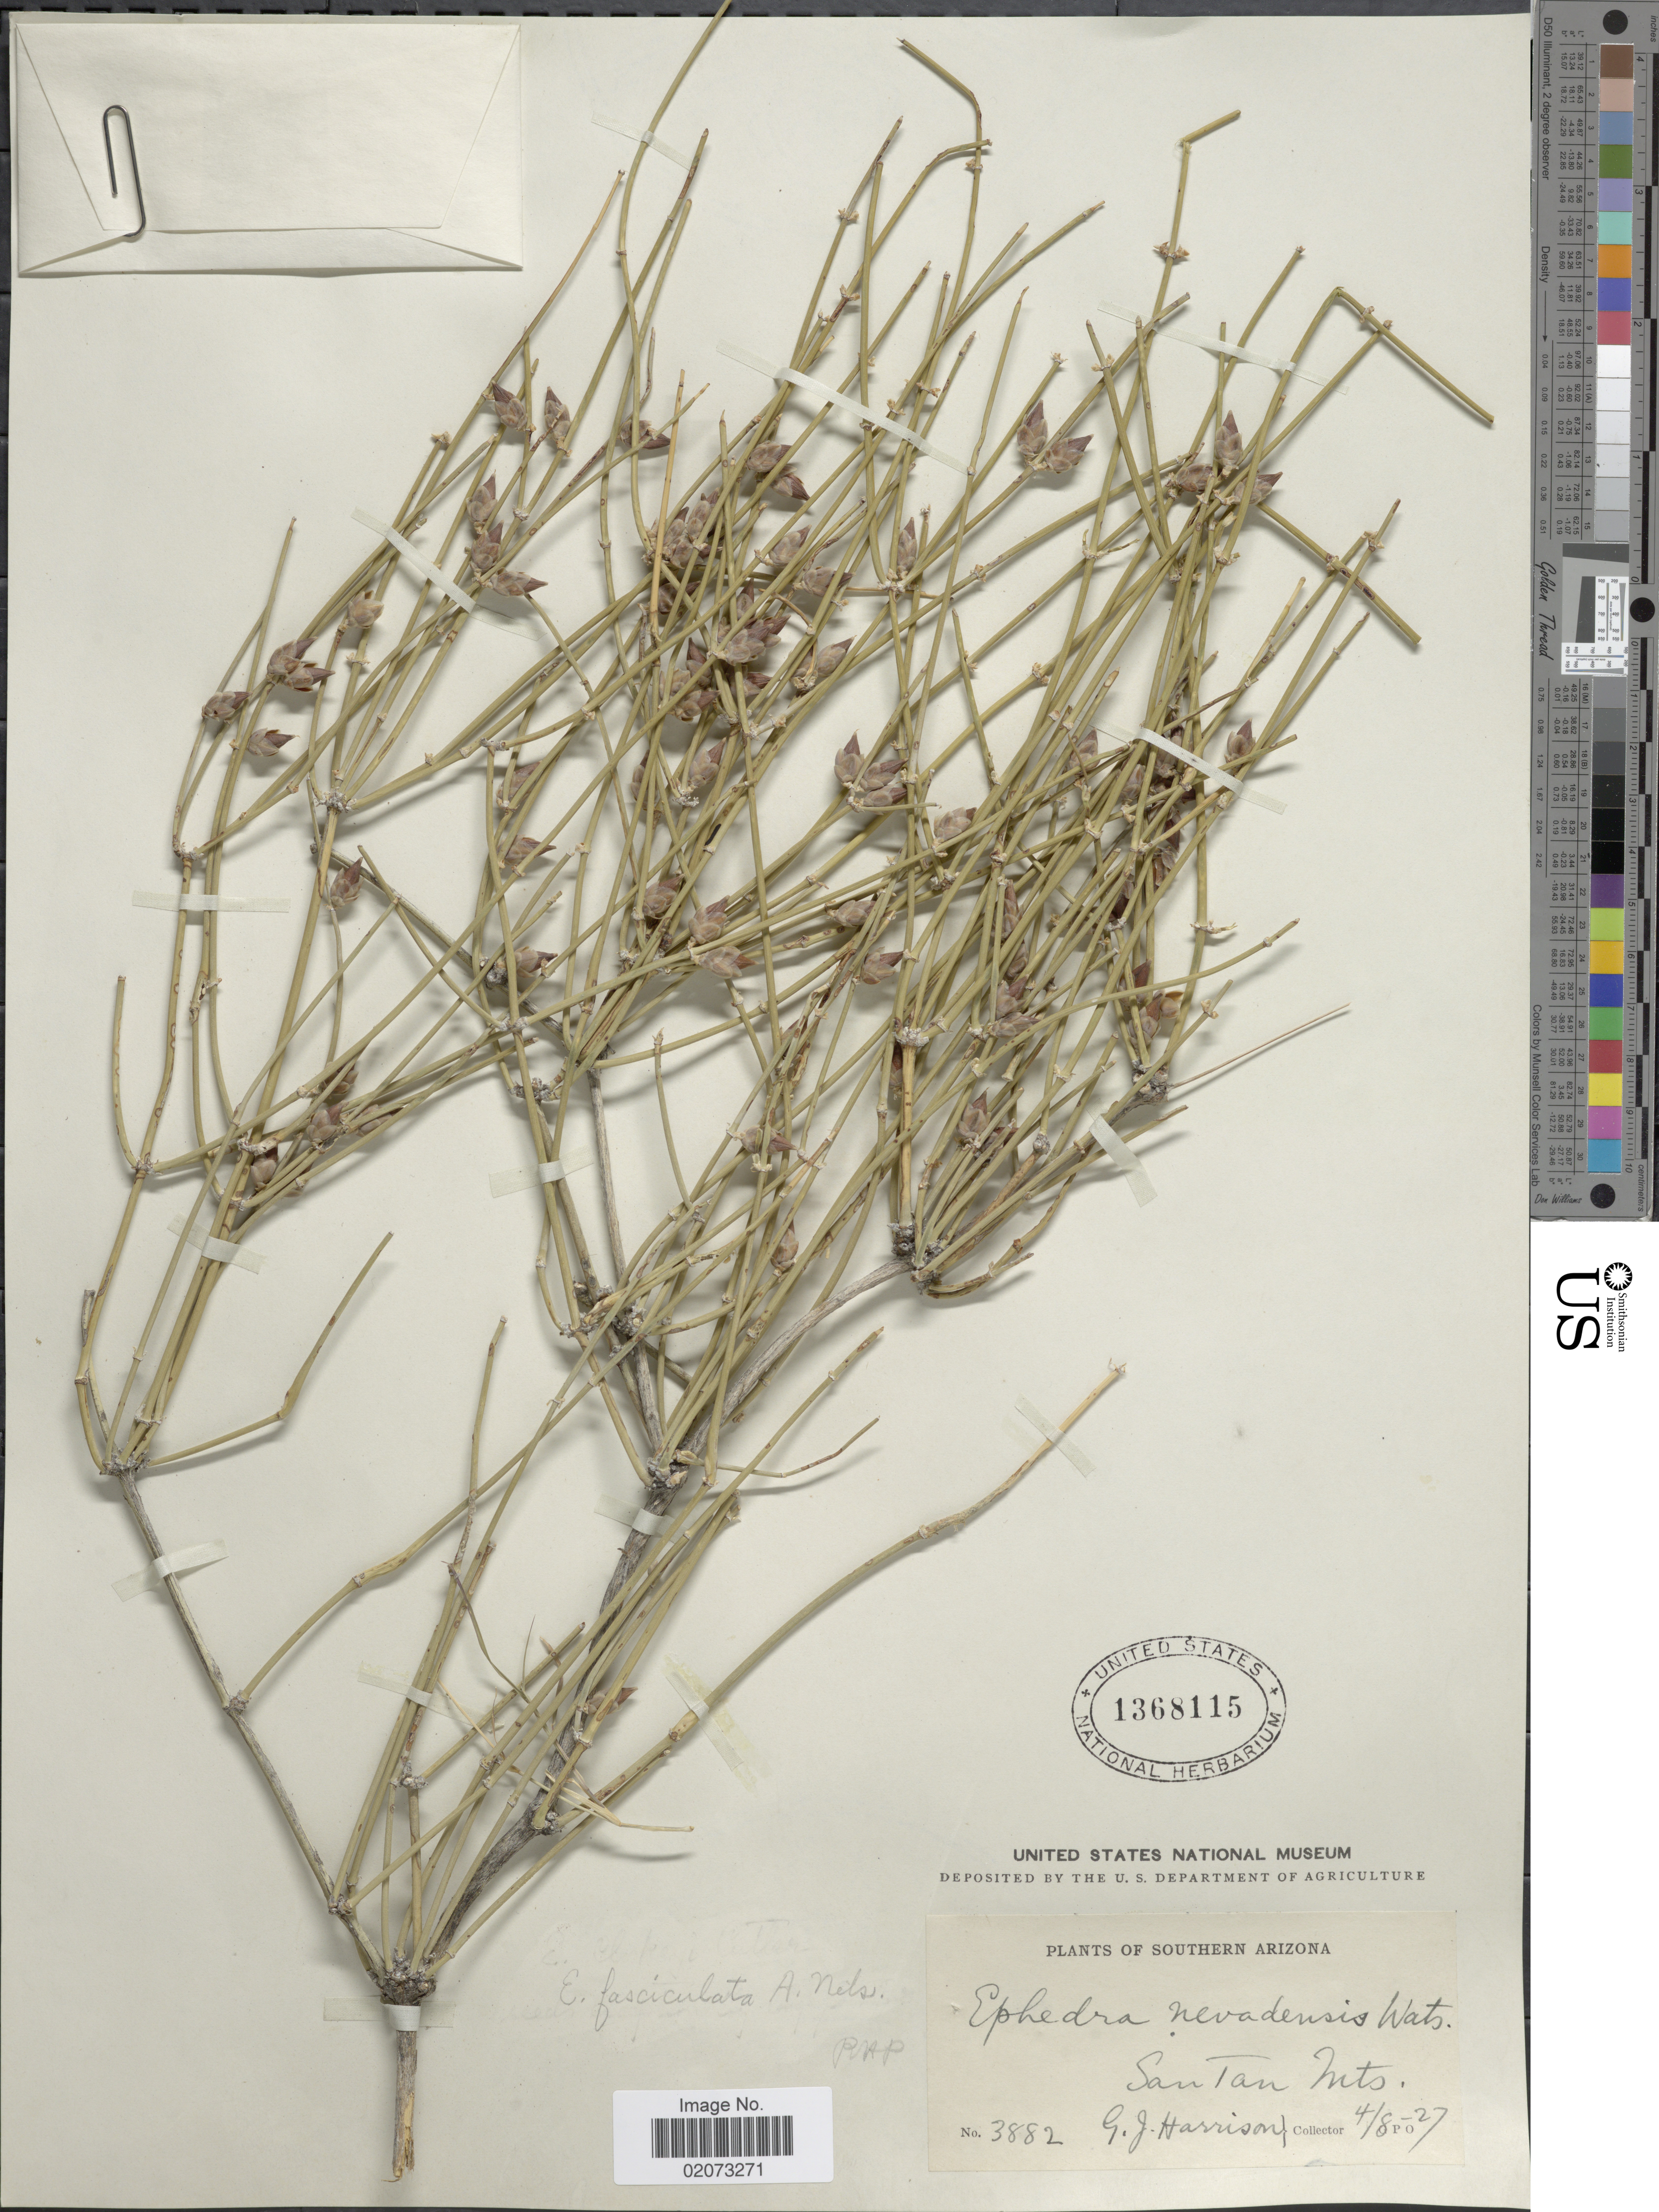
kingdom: Plantae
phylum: Tracheophyta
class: Gnetopsida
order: Ephedrales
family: Ephedraceae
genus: Ephedra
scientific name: Ephedra nevadensis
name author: S. Watson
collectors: G. J. Harrison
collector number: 3882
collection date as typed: Transcribed d/m/y: 8/4/27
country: United States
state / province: Arizona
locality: Southern Arizona. San Tan Mts.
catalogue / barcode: US 1368115